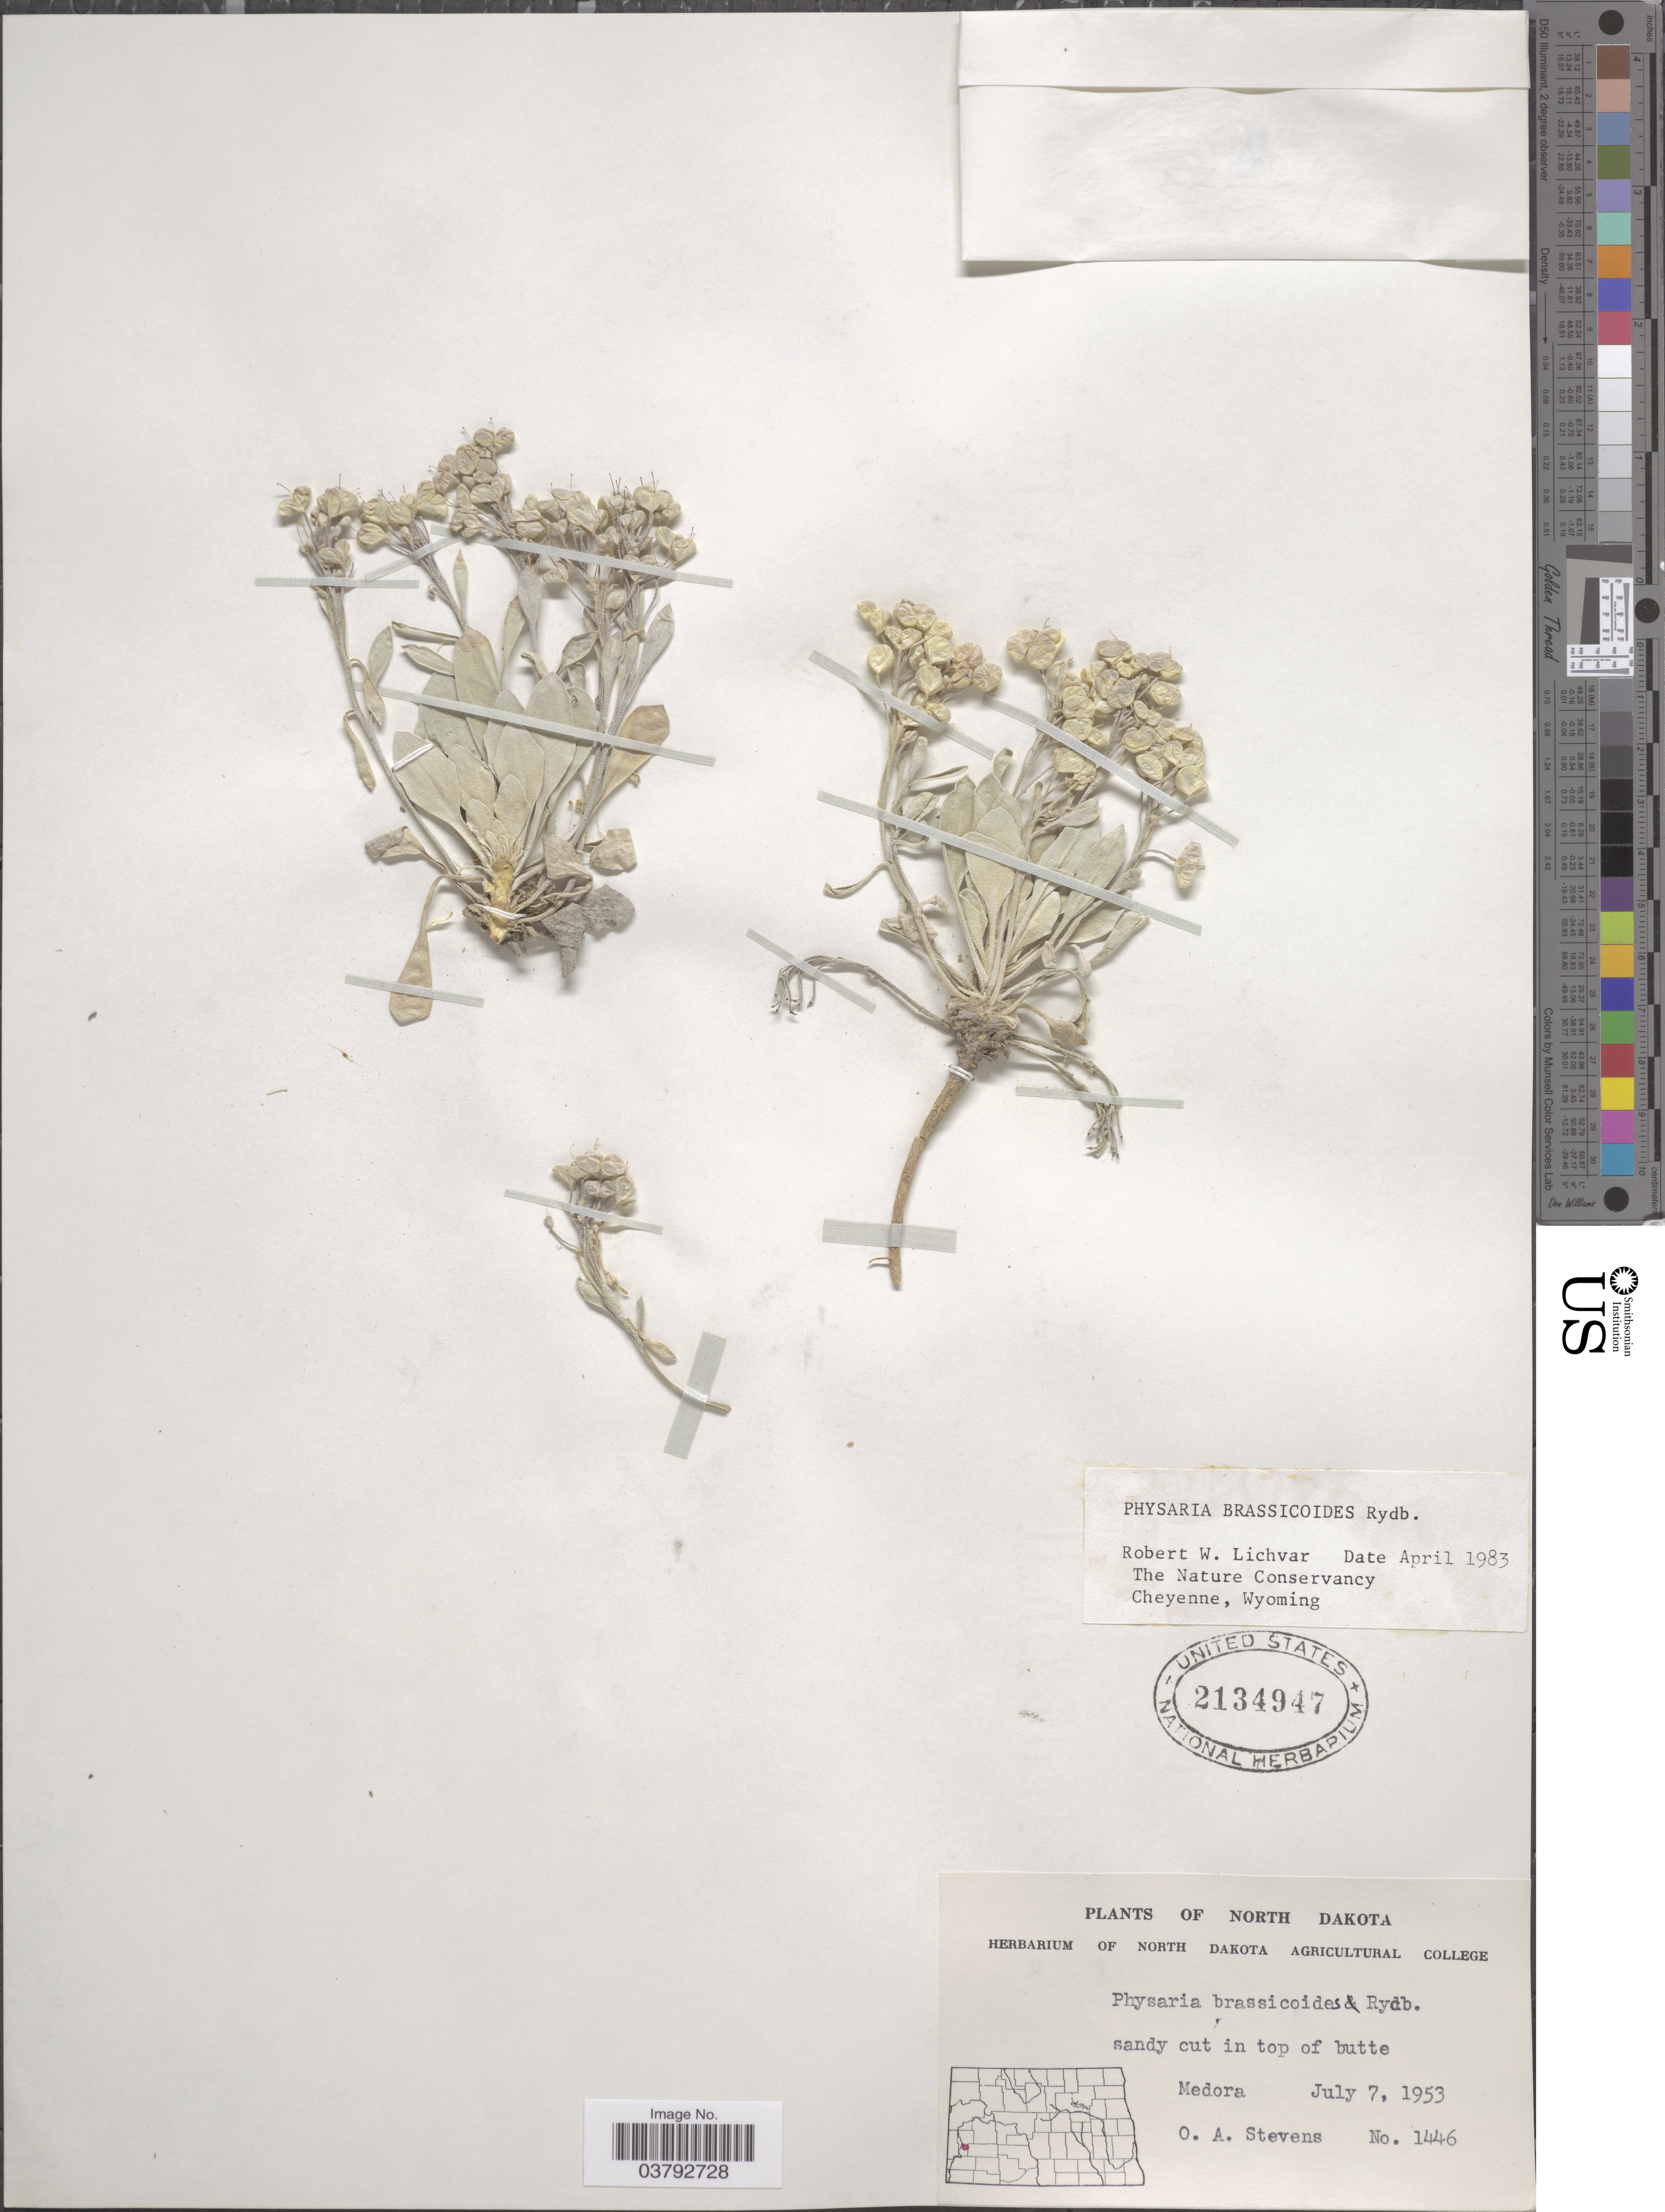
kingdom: Plantae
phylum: Tracheophyta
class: Magnoliopsida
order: Brassicales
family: Brassicaceae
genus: Physaria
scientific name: Physaria brassicoides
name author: Rydb.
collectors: O. A. Stevens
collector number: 1446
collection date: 1953-07-07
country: United States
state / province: North Dakota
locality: In top of butte Medora.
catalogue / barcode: US 2134947